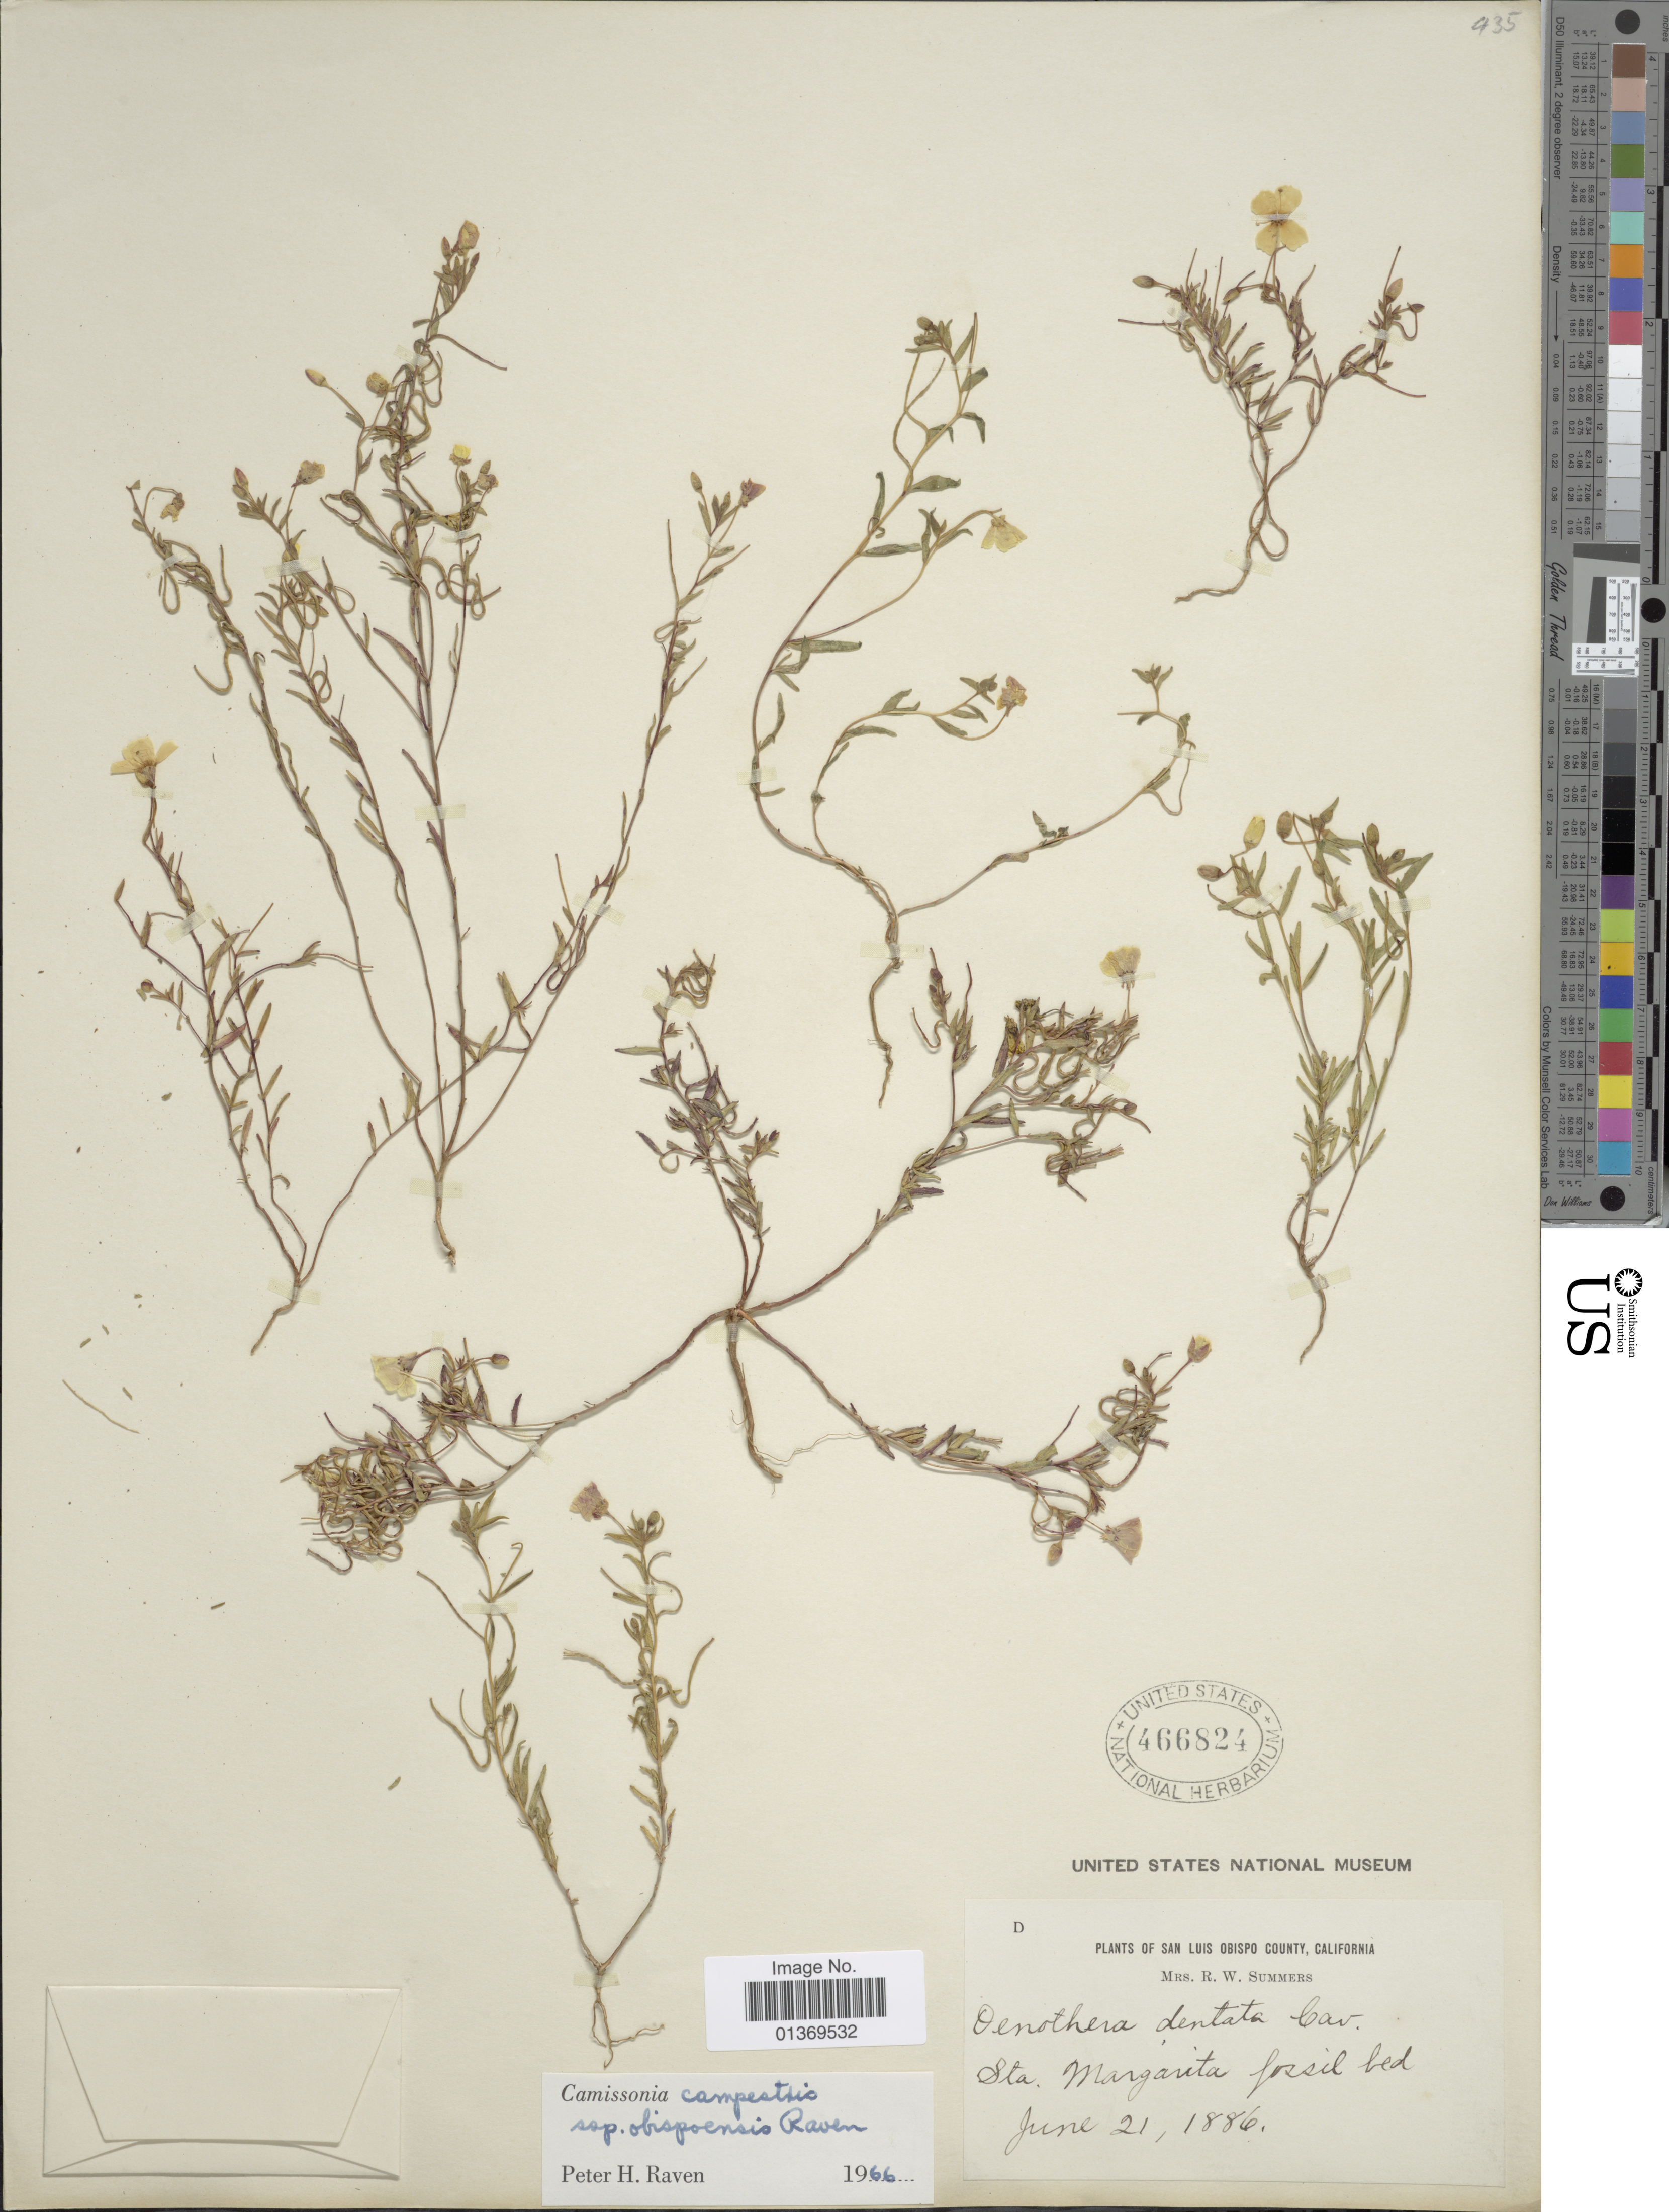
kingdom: Plantae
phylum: Tracheophyta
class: Magnoliopsida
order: Myrtales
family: Onagraceae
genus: Camissonia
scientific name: Camissonia campestris subsp. campestris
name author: (Greene) P.H. Raven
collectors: R. Summers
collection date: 1886-06-21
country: United States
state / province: California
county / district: San Luis Obispo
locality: San Luis Obispo County, Sta. Margarita fossil bed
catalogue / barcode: US 466824